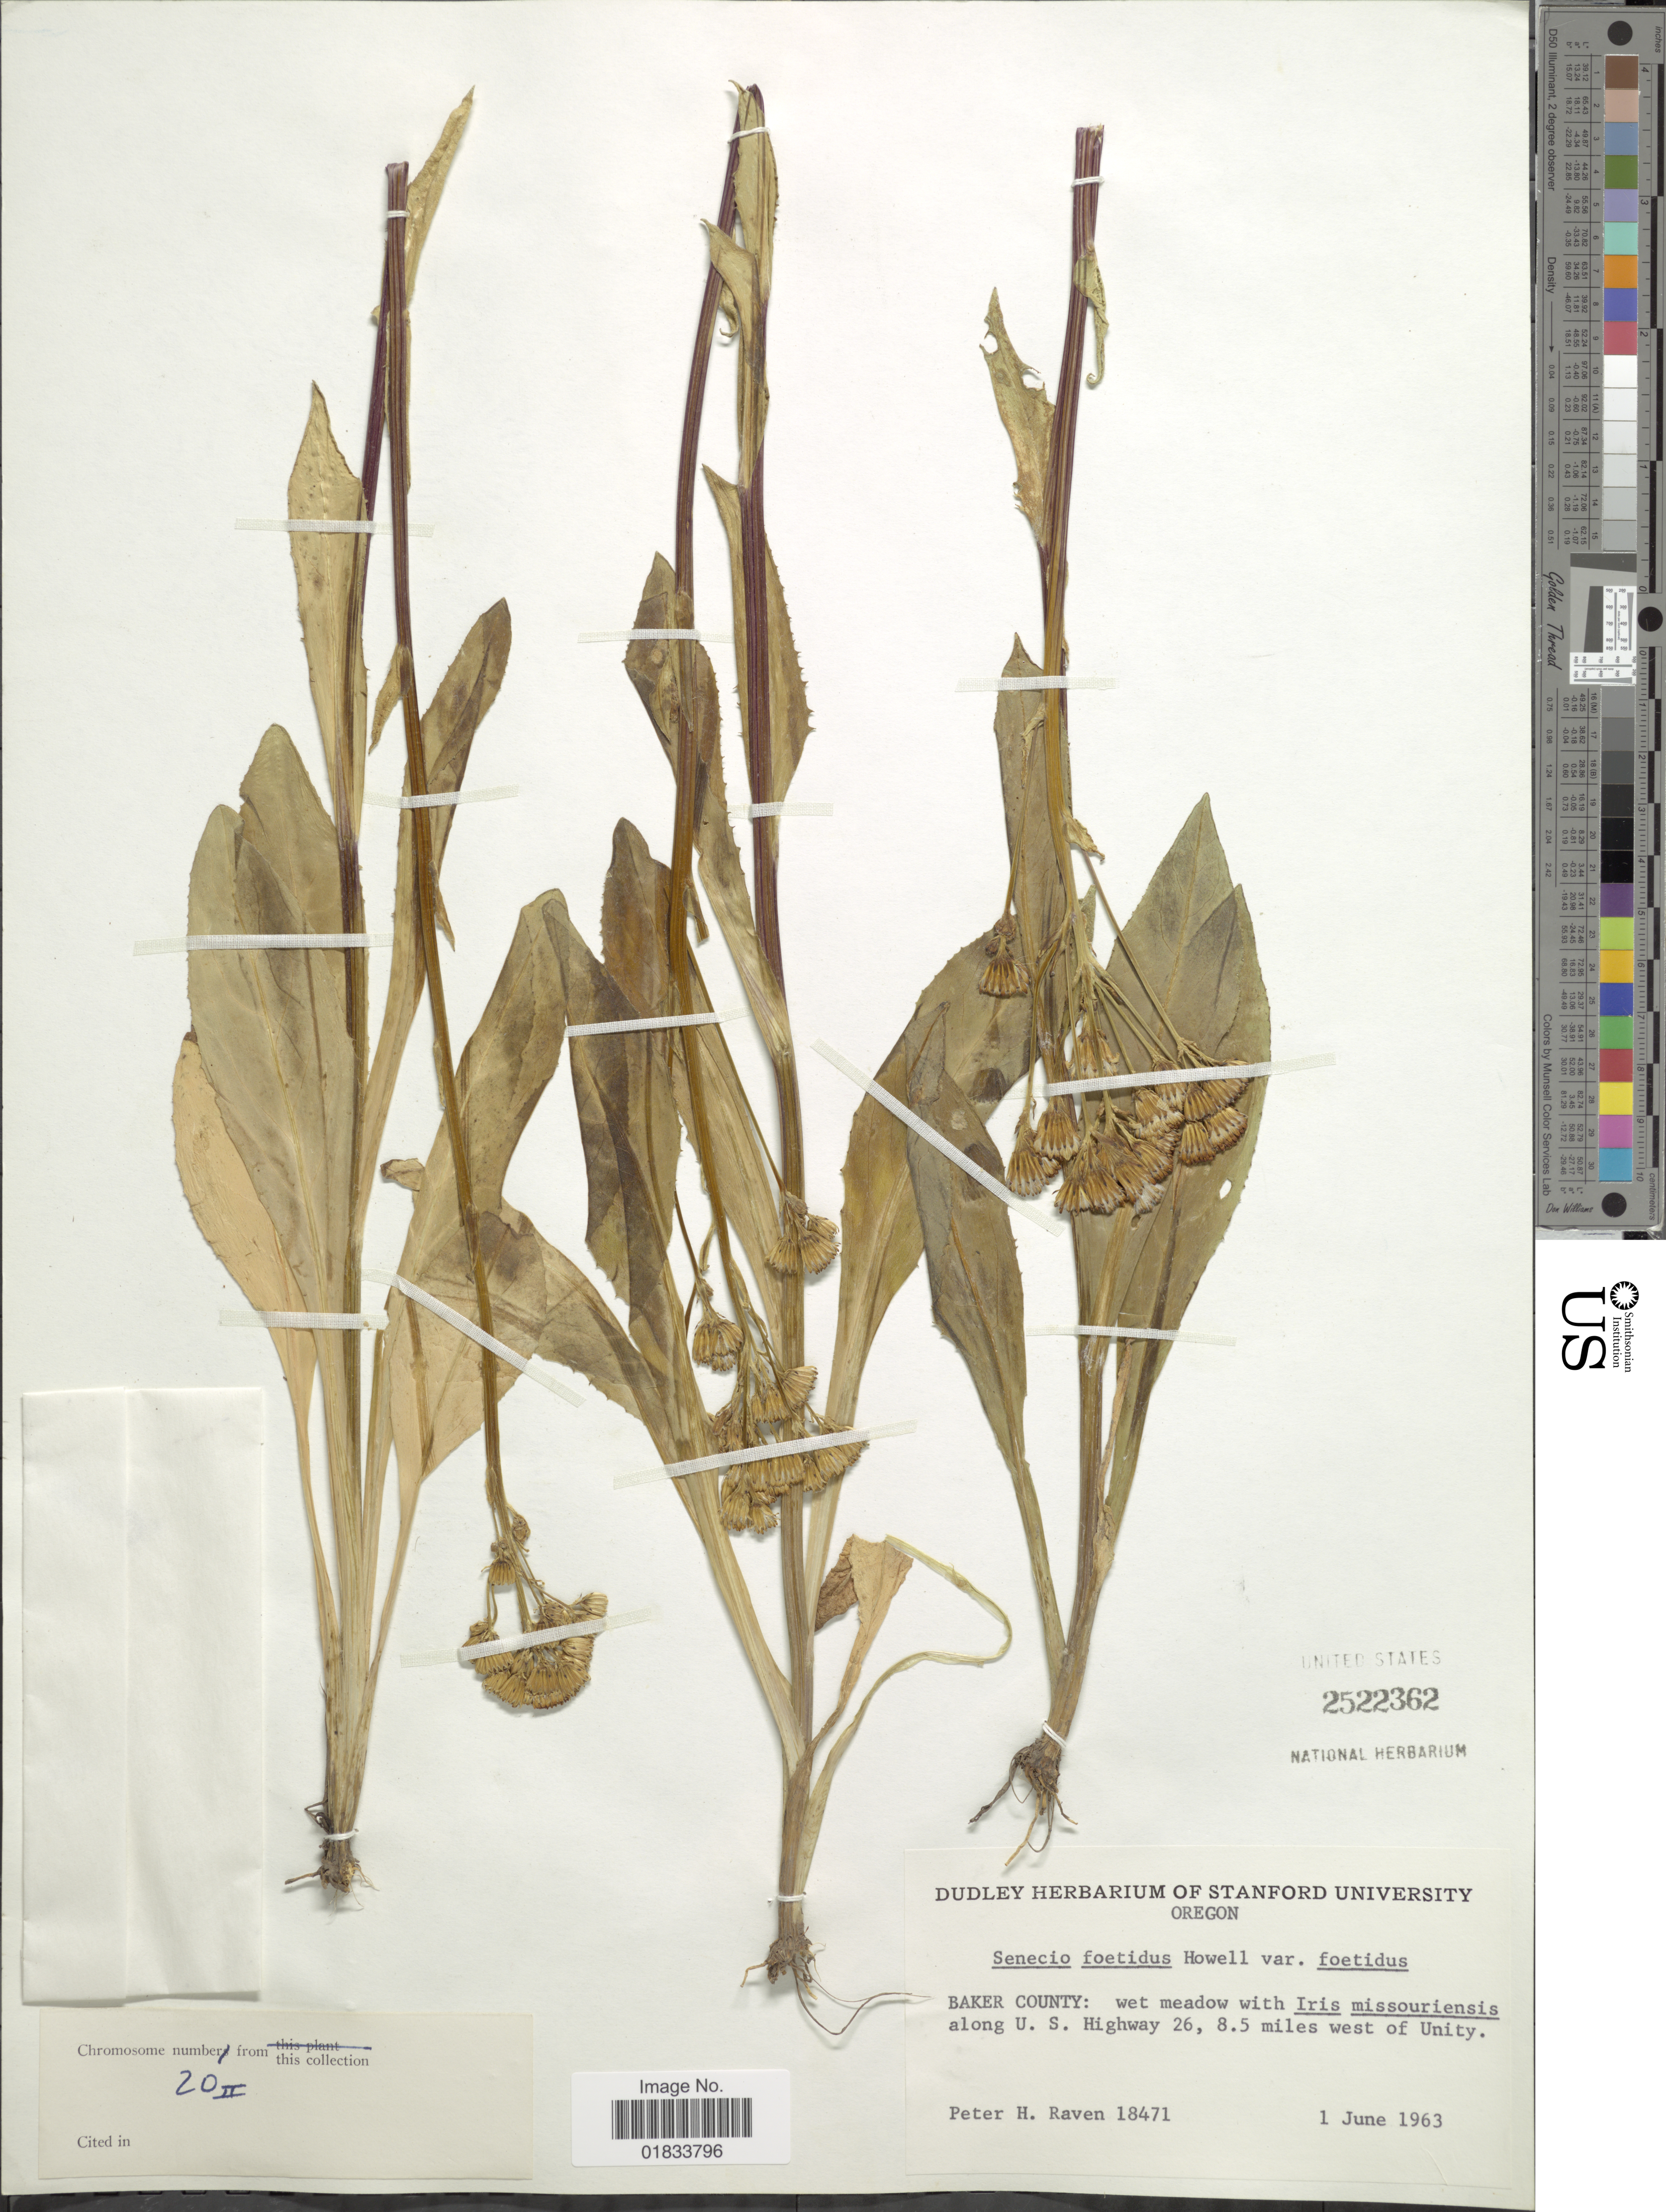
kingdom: Plantae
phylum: Tracheophyta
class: Magnoliopsida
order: Asterales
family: Asteraceae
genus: Senecio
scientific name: Senecio foetidus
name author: Howell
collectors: P. Raven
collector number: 18471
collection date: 1963-06-01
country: United States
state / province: Oregon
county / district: Baker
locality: along U.S. highway 26, 8.5 miles west of Unity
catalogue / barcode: US 2522362